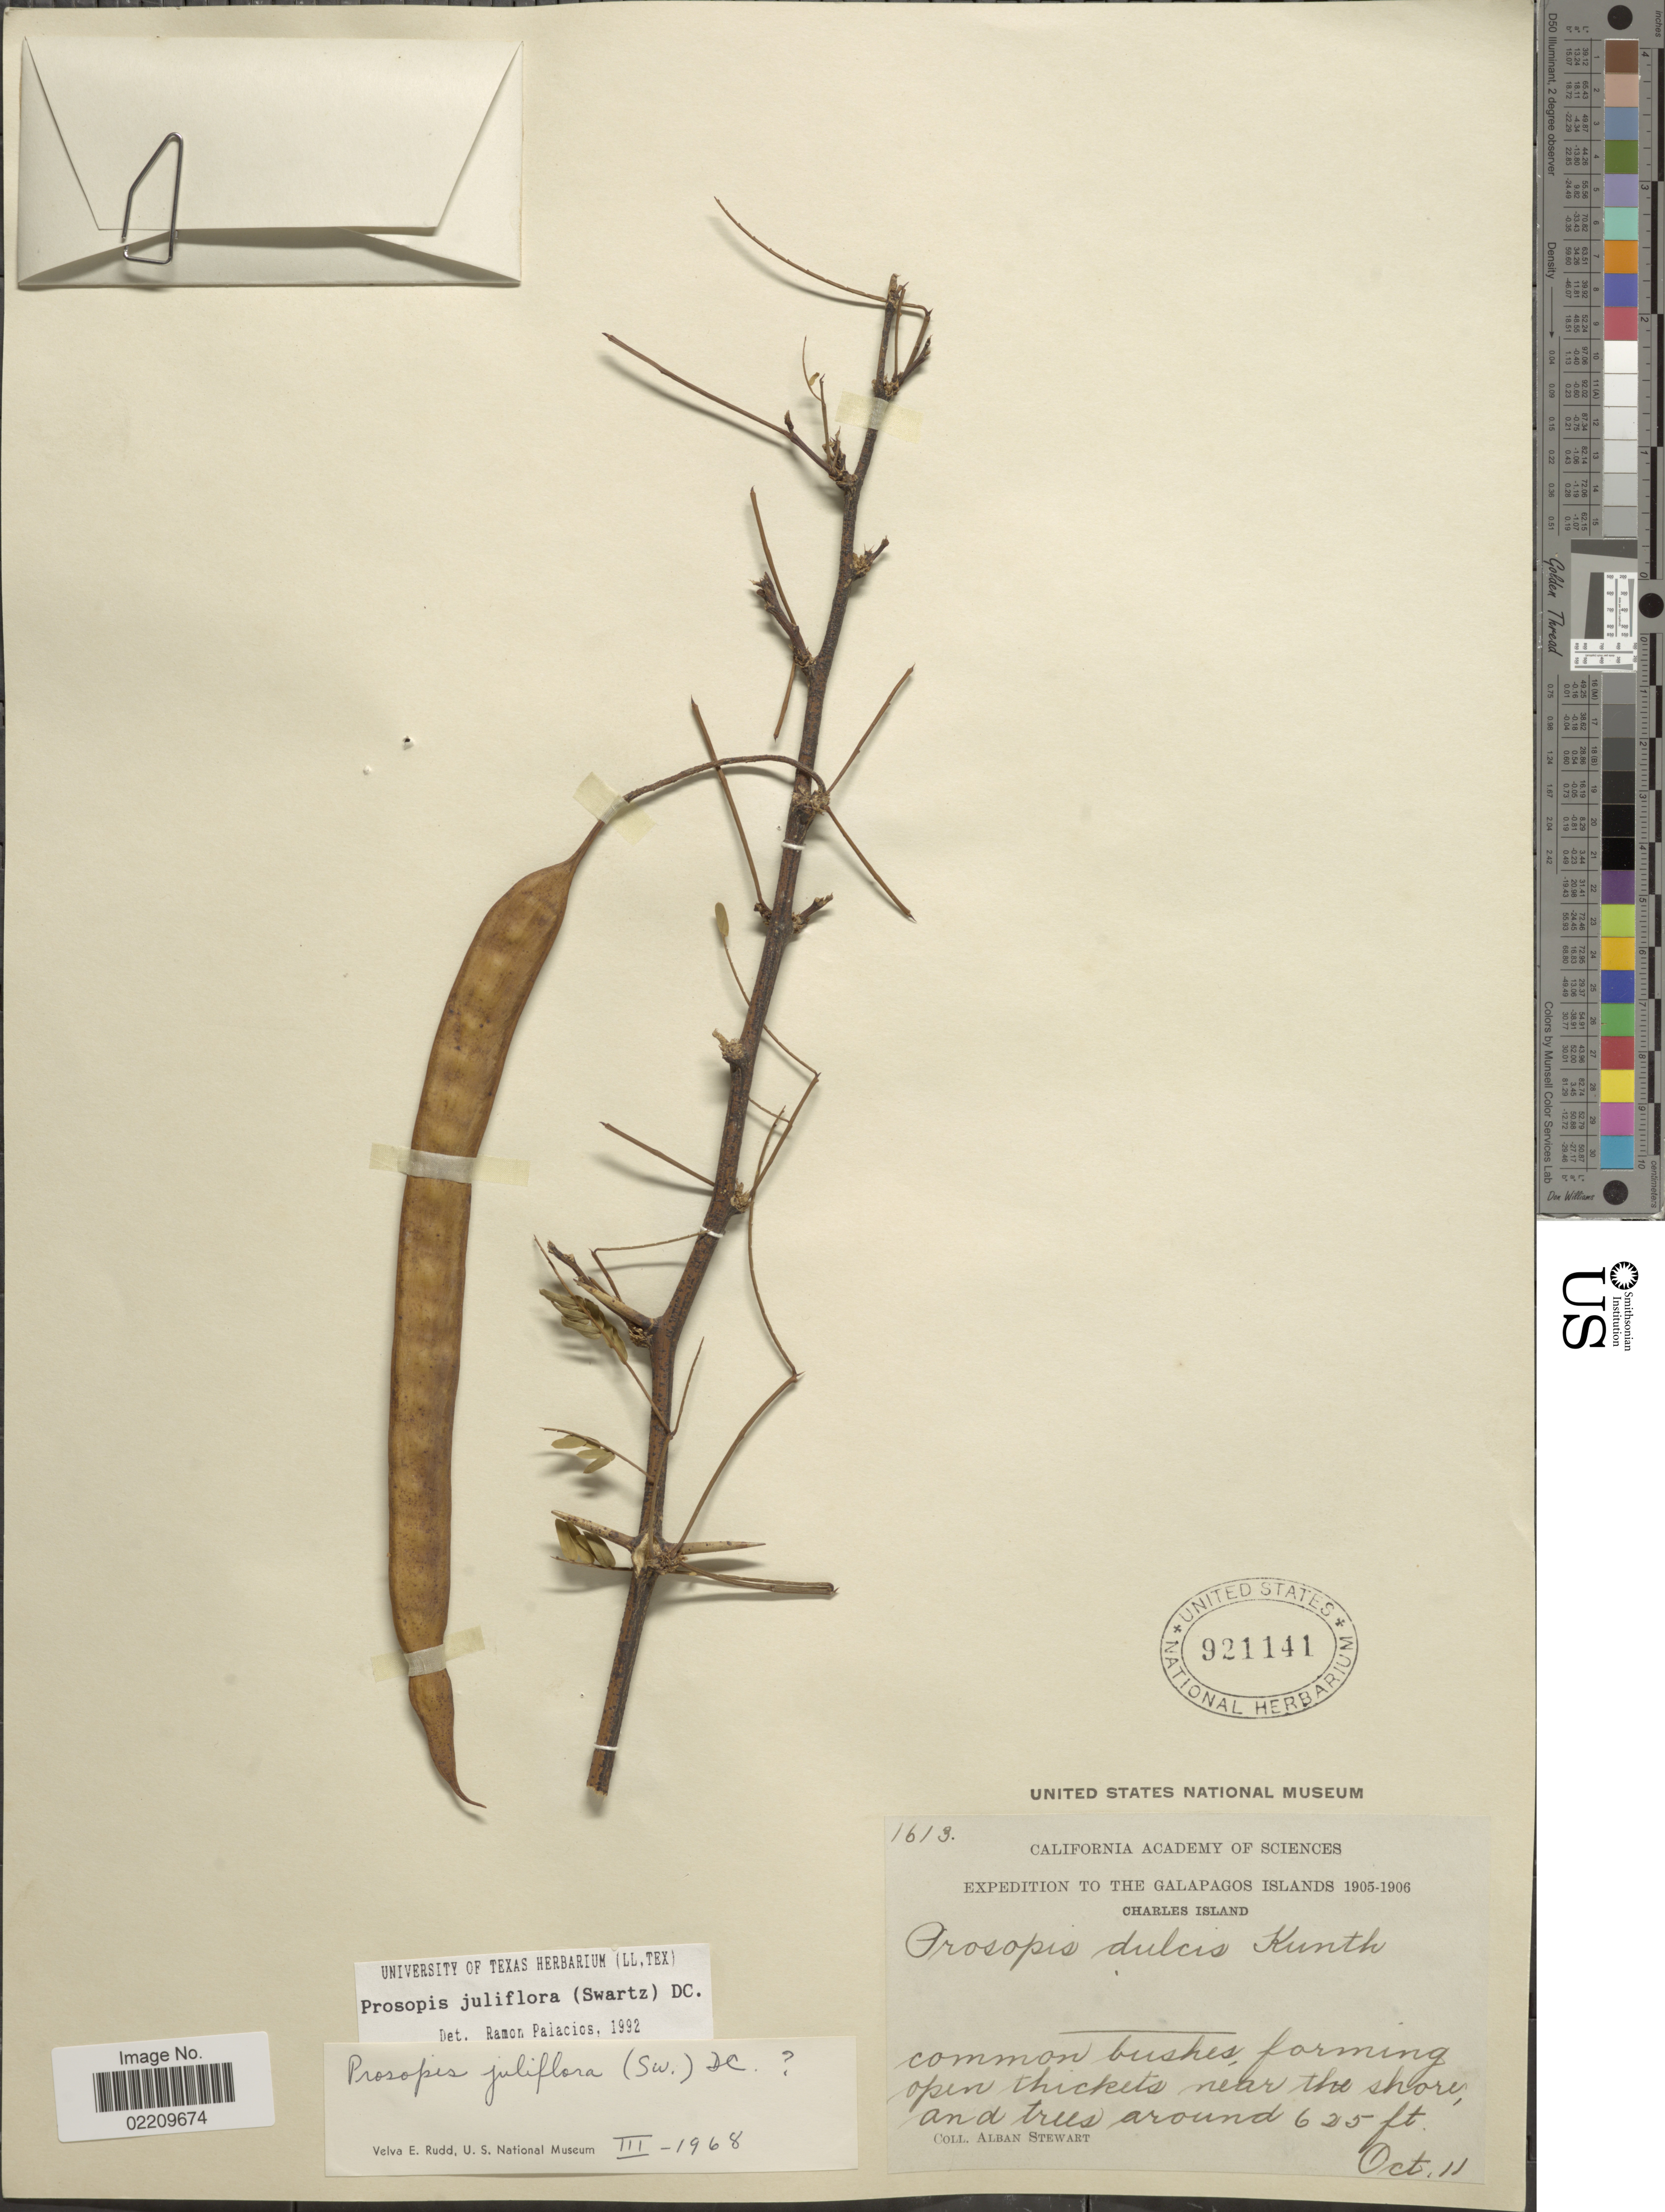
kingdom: Plantae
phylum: Tracheophyta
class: Magnoliopsida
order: Fabales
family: Fabaceae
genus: Neltuma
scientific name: Neltuma juliflora var. juliflora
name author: (Sw.) Raf.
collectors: A. Stewart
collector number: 1613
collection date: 1905-10-11/1906-10-11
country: Ecuador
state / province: Colón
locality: Galapagos Islands. Charles Island.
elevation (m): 190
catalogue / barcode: US 921141